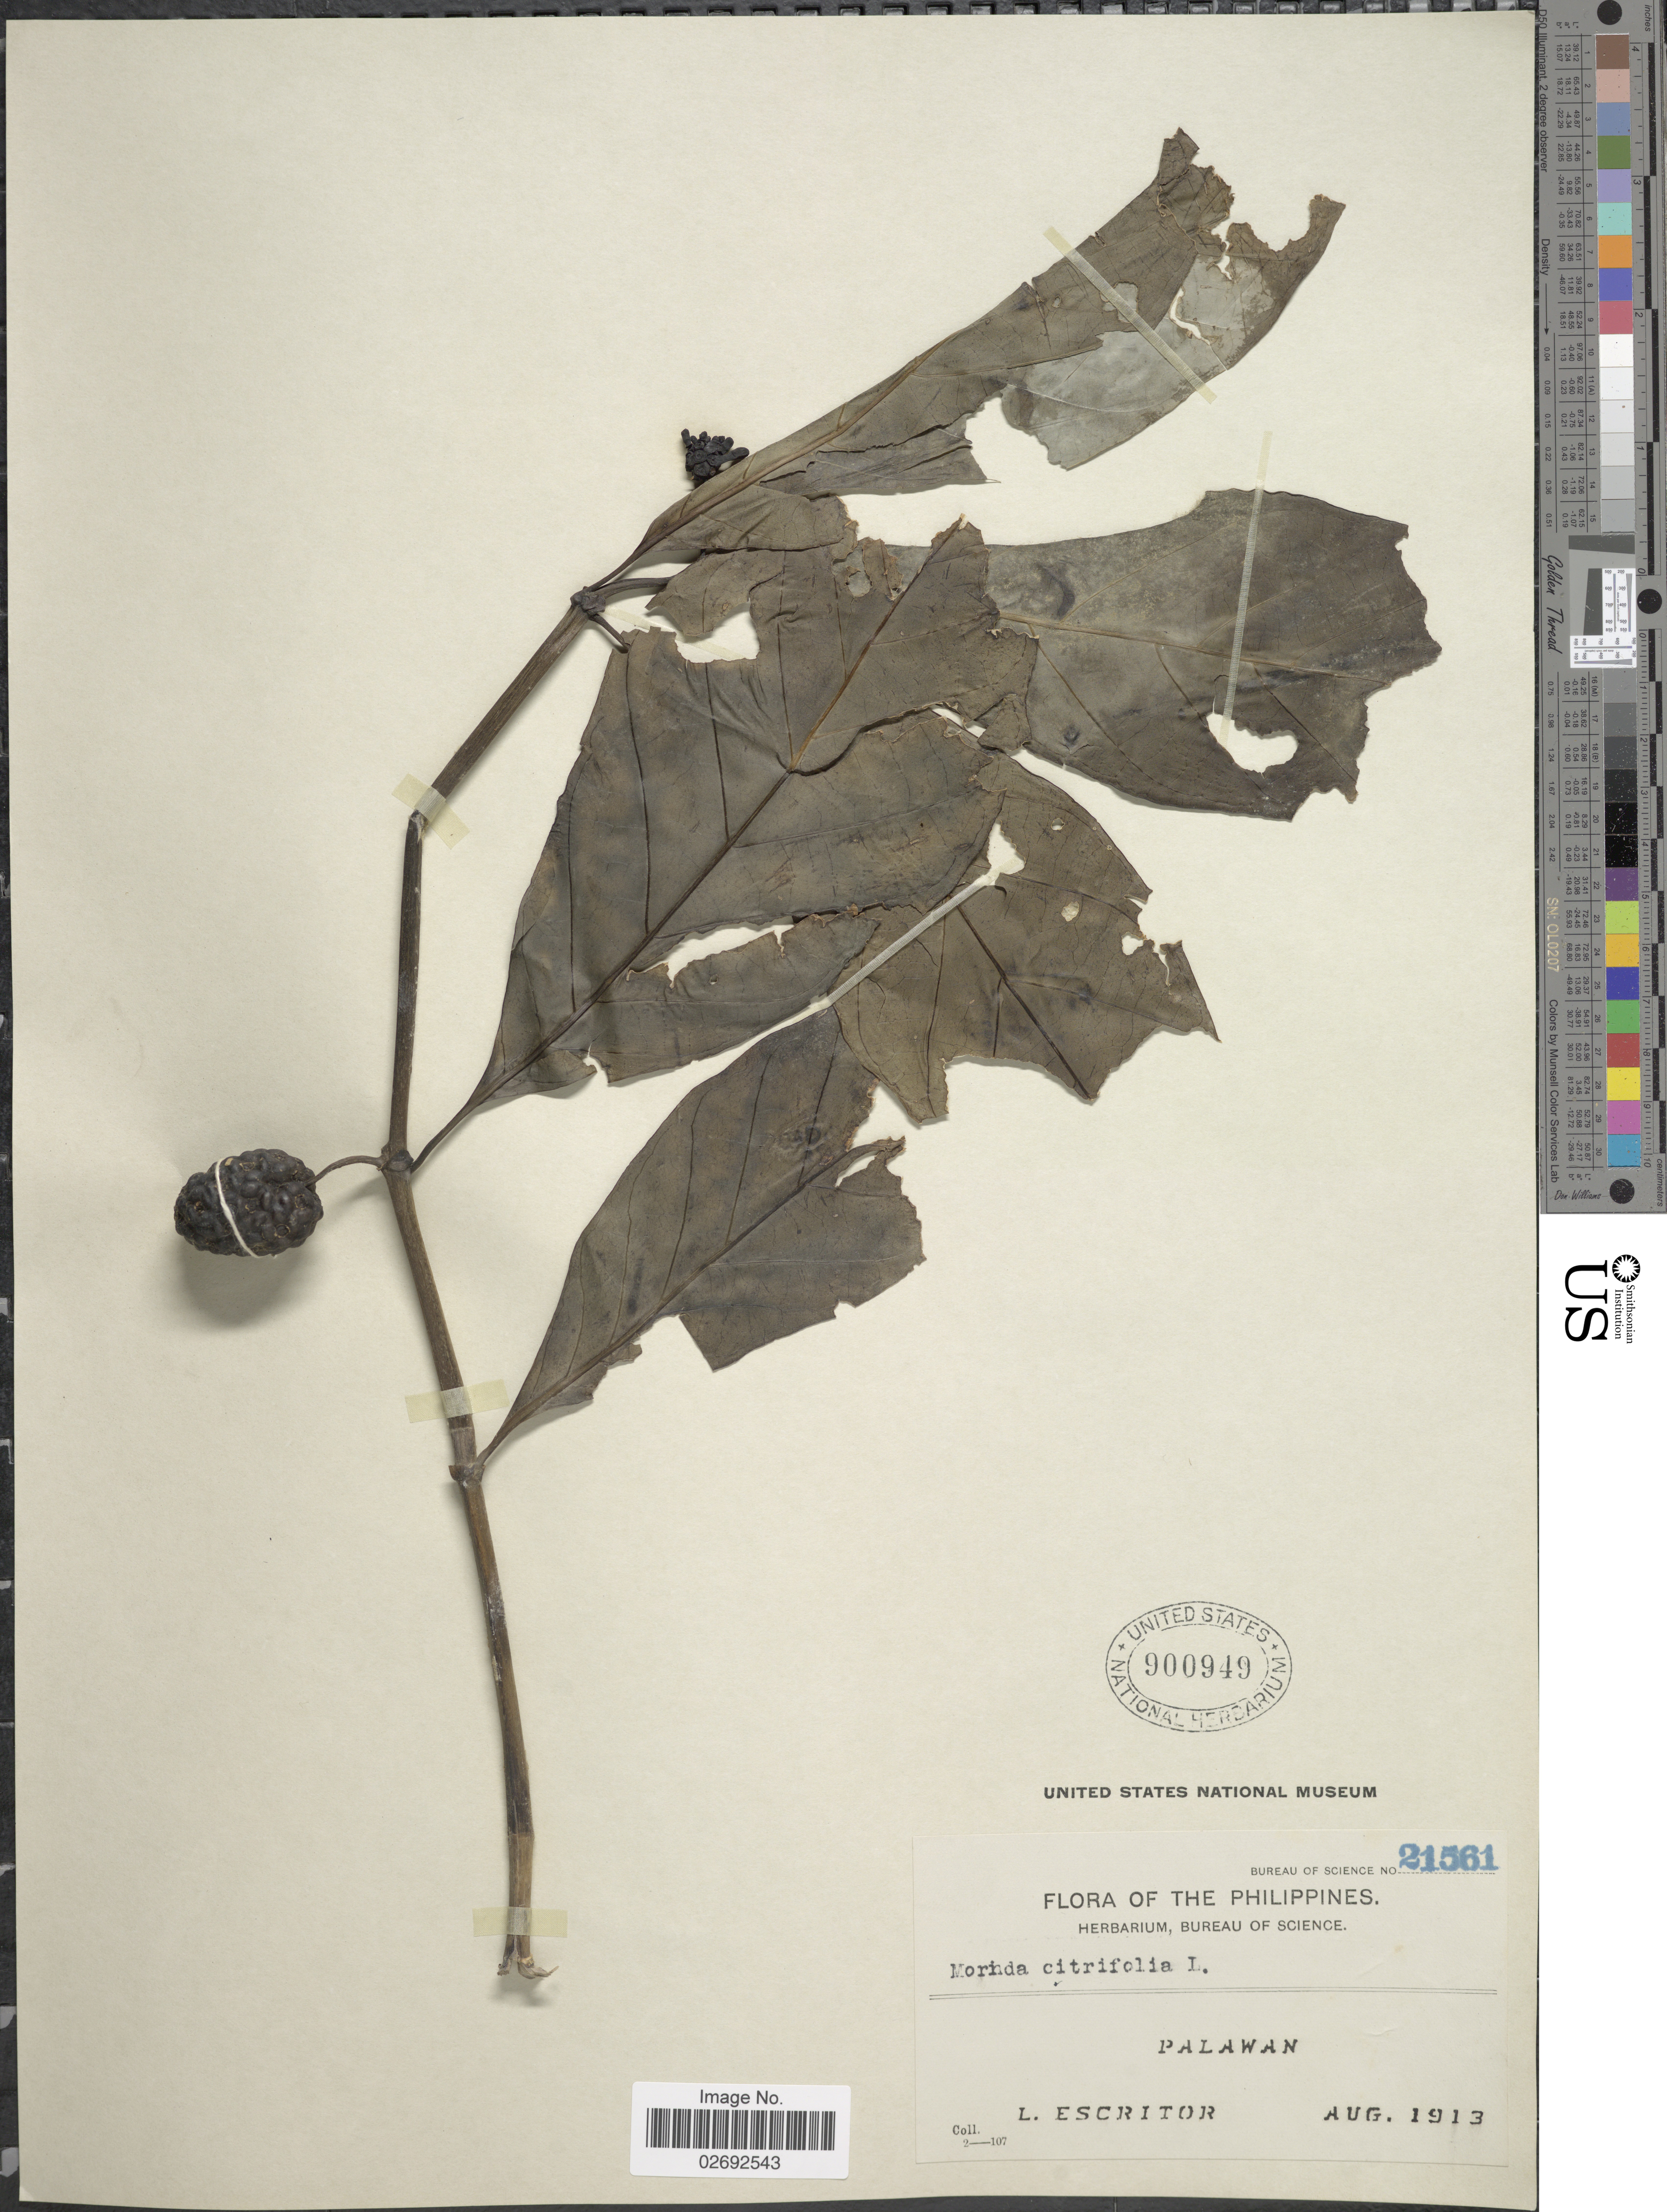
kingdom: Plantae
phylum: Tracheophyta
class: Magnoliopsida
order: Gentianales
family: Rubiaceae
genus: Morinda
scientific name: Morinda citrifolia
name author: L.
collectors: L. Escritor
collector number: Bureau of Science 21561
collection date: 1913-08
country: Philippines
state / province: Mimaropa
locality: Palawan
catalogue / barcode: US 900949